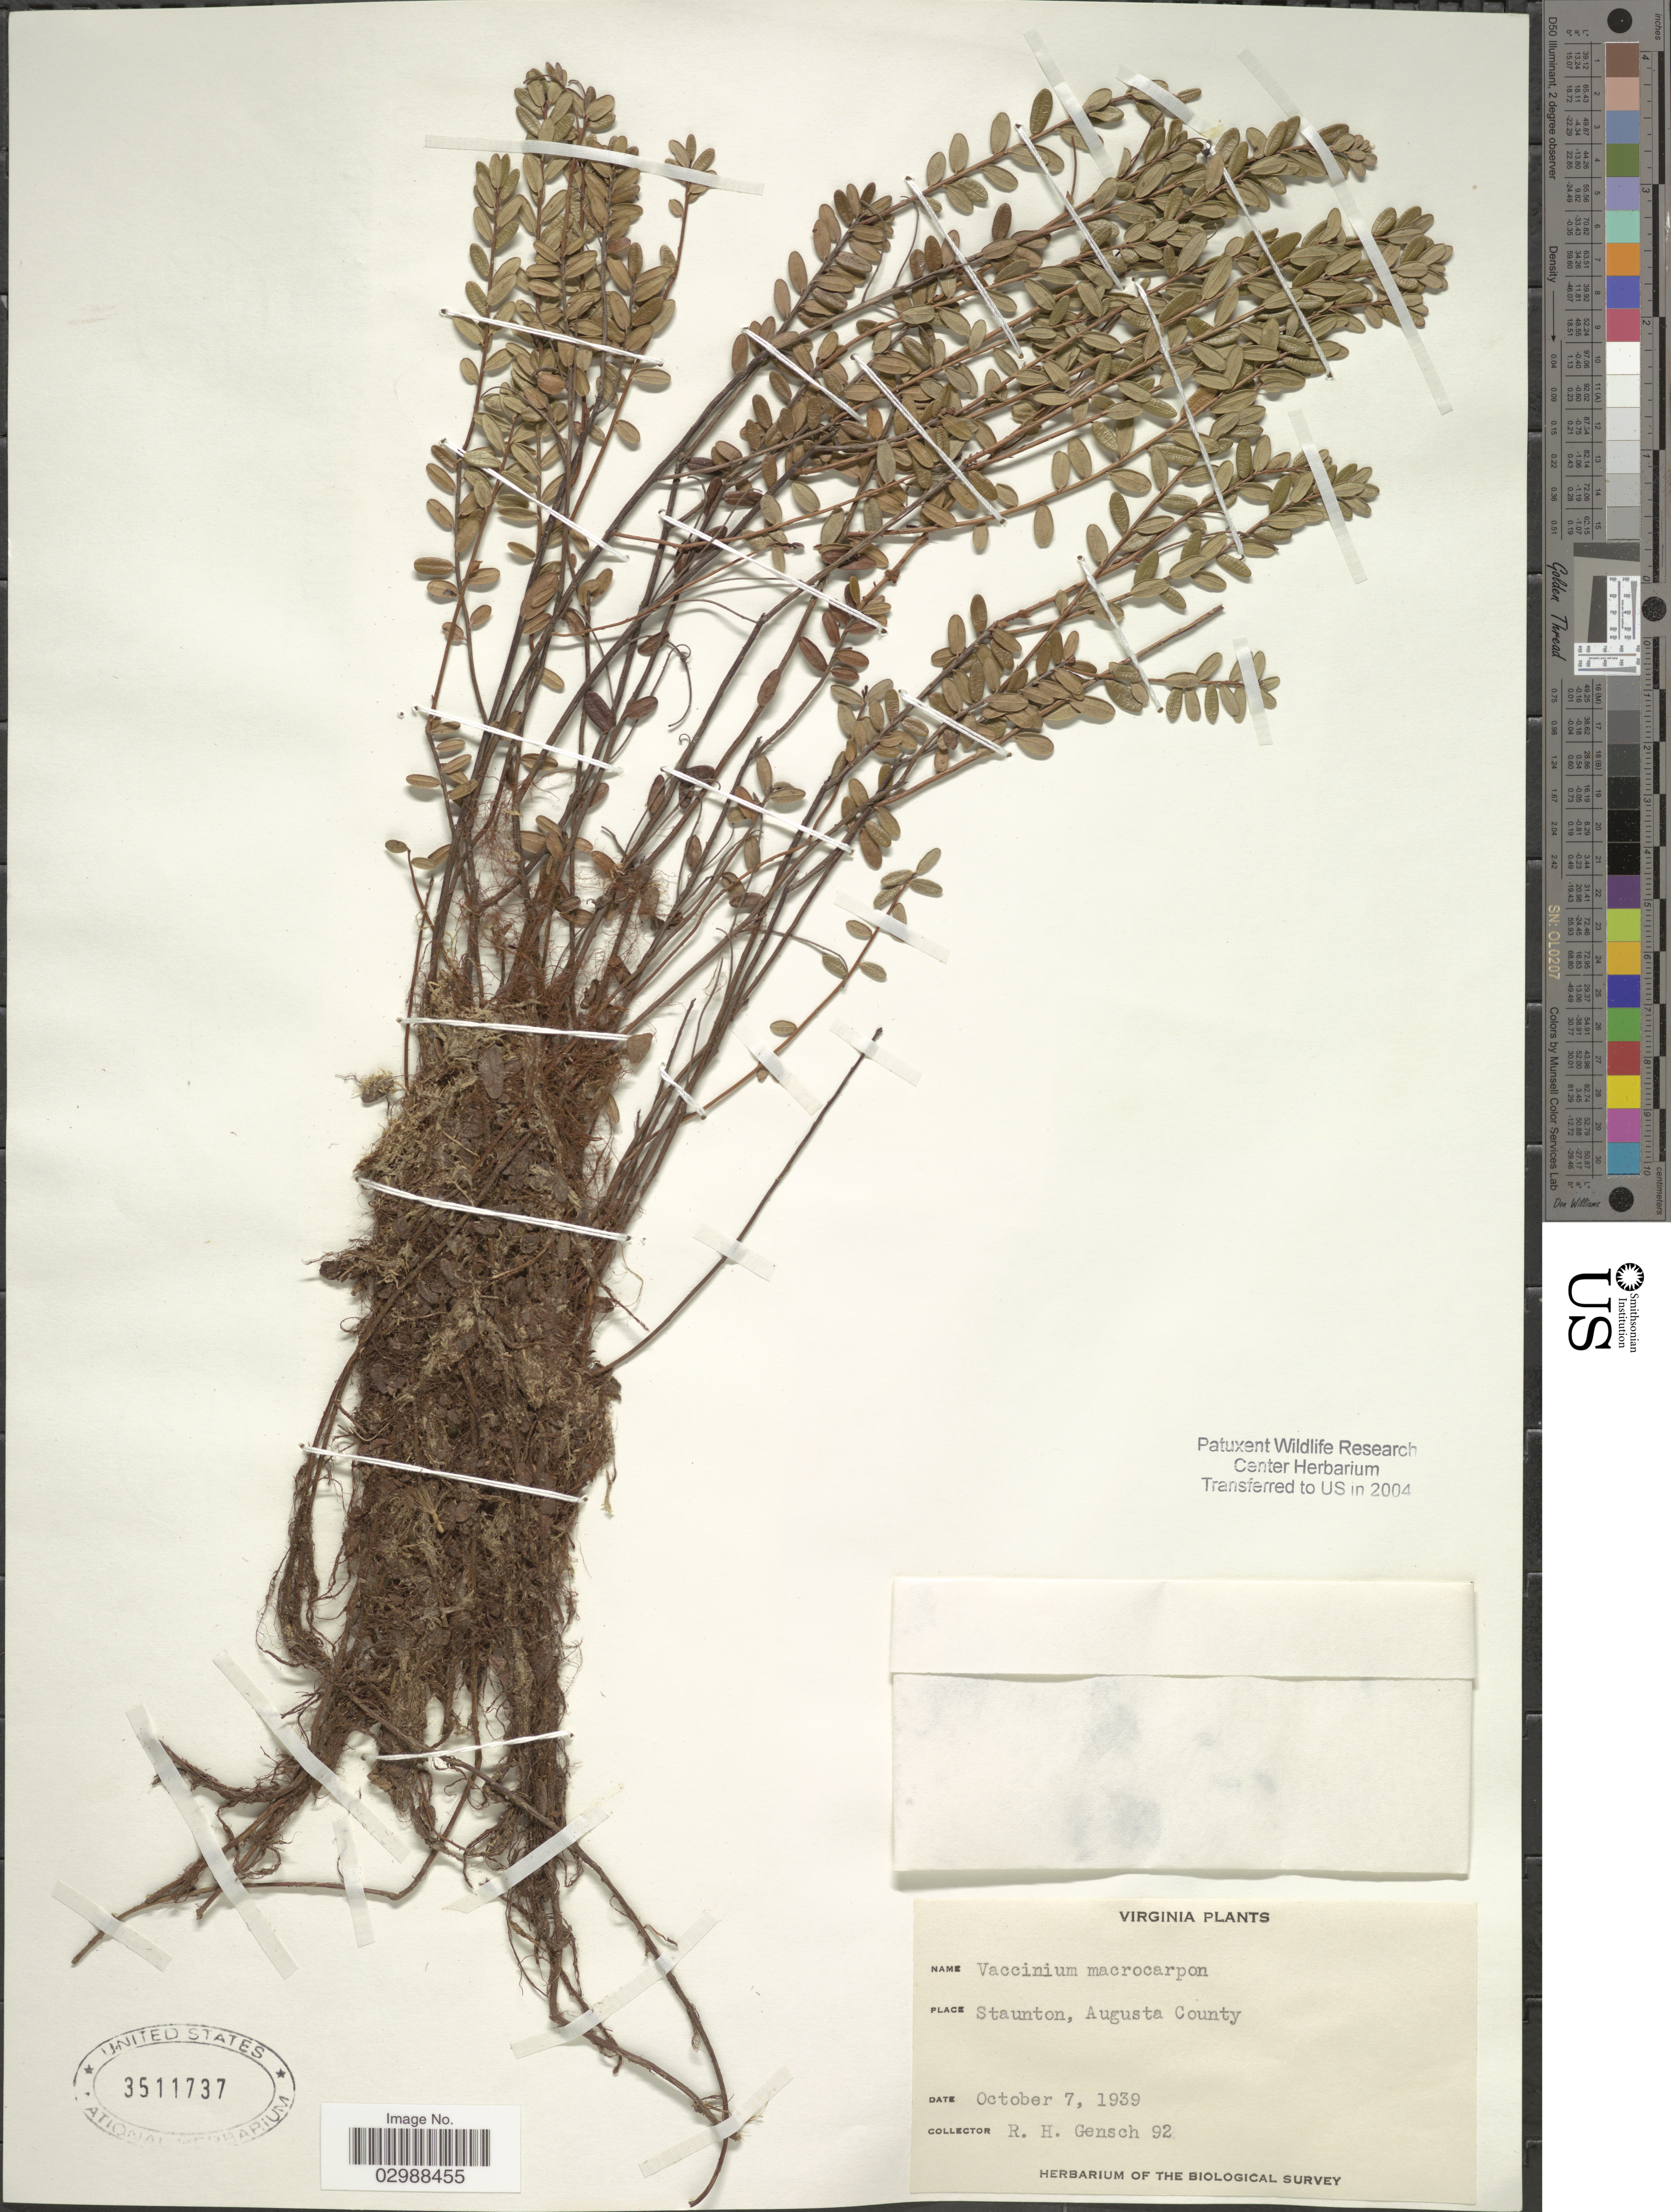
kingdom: Plantae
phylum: Tracheophyta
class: Magnoliopsida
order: Ericales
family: Ericaceae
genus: Vaccinium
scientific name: Vaccinium macrocarpon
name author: Aiton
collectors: R. Gensch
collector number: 92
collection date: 1939-10-07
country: United States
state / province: Virginia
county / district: Augusta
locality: Staunton, Augusta County.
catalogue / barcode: US 3511737